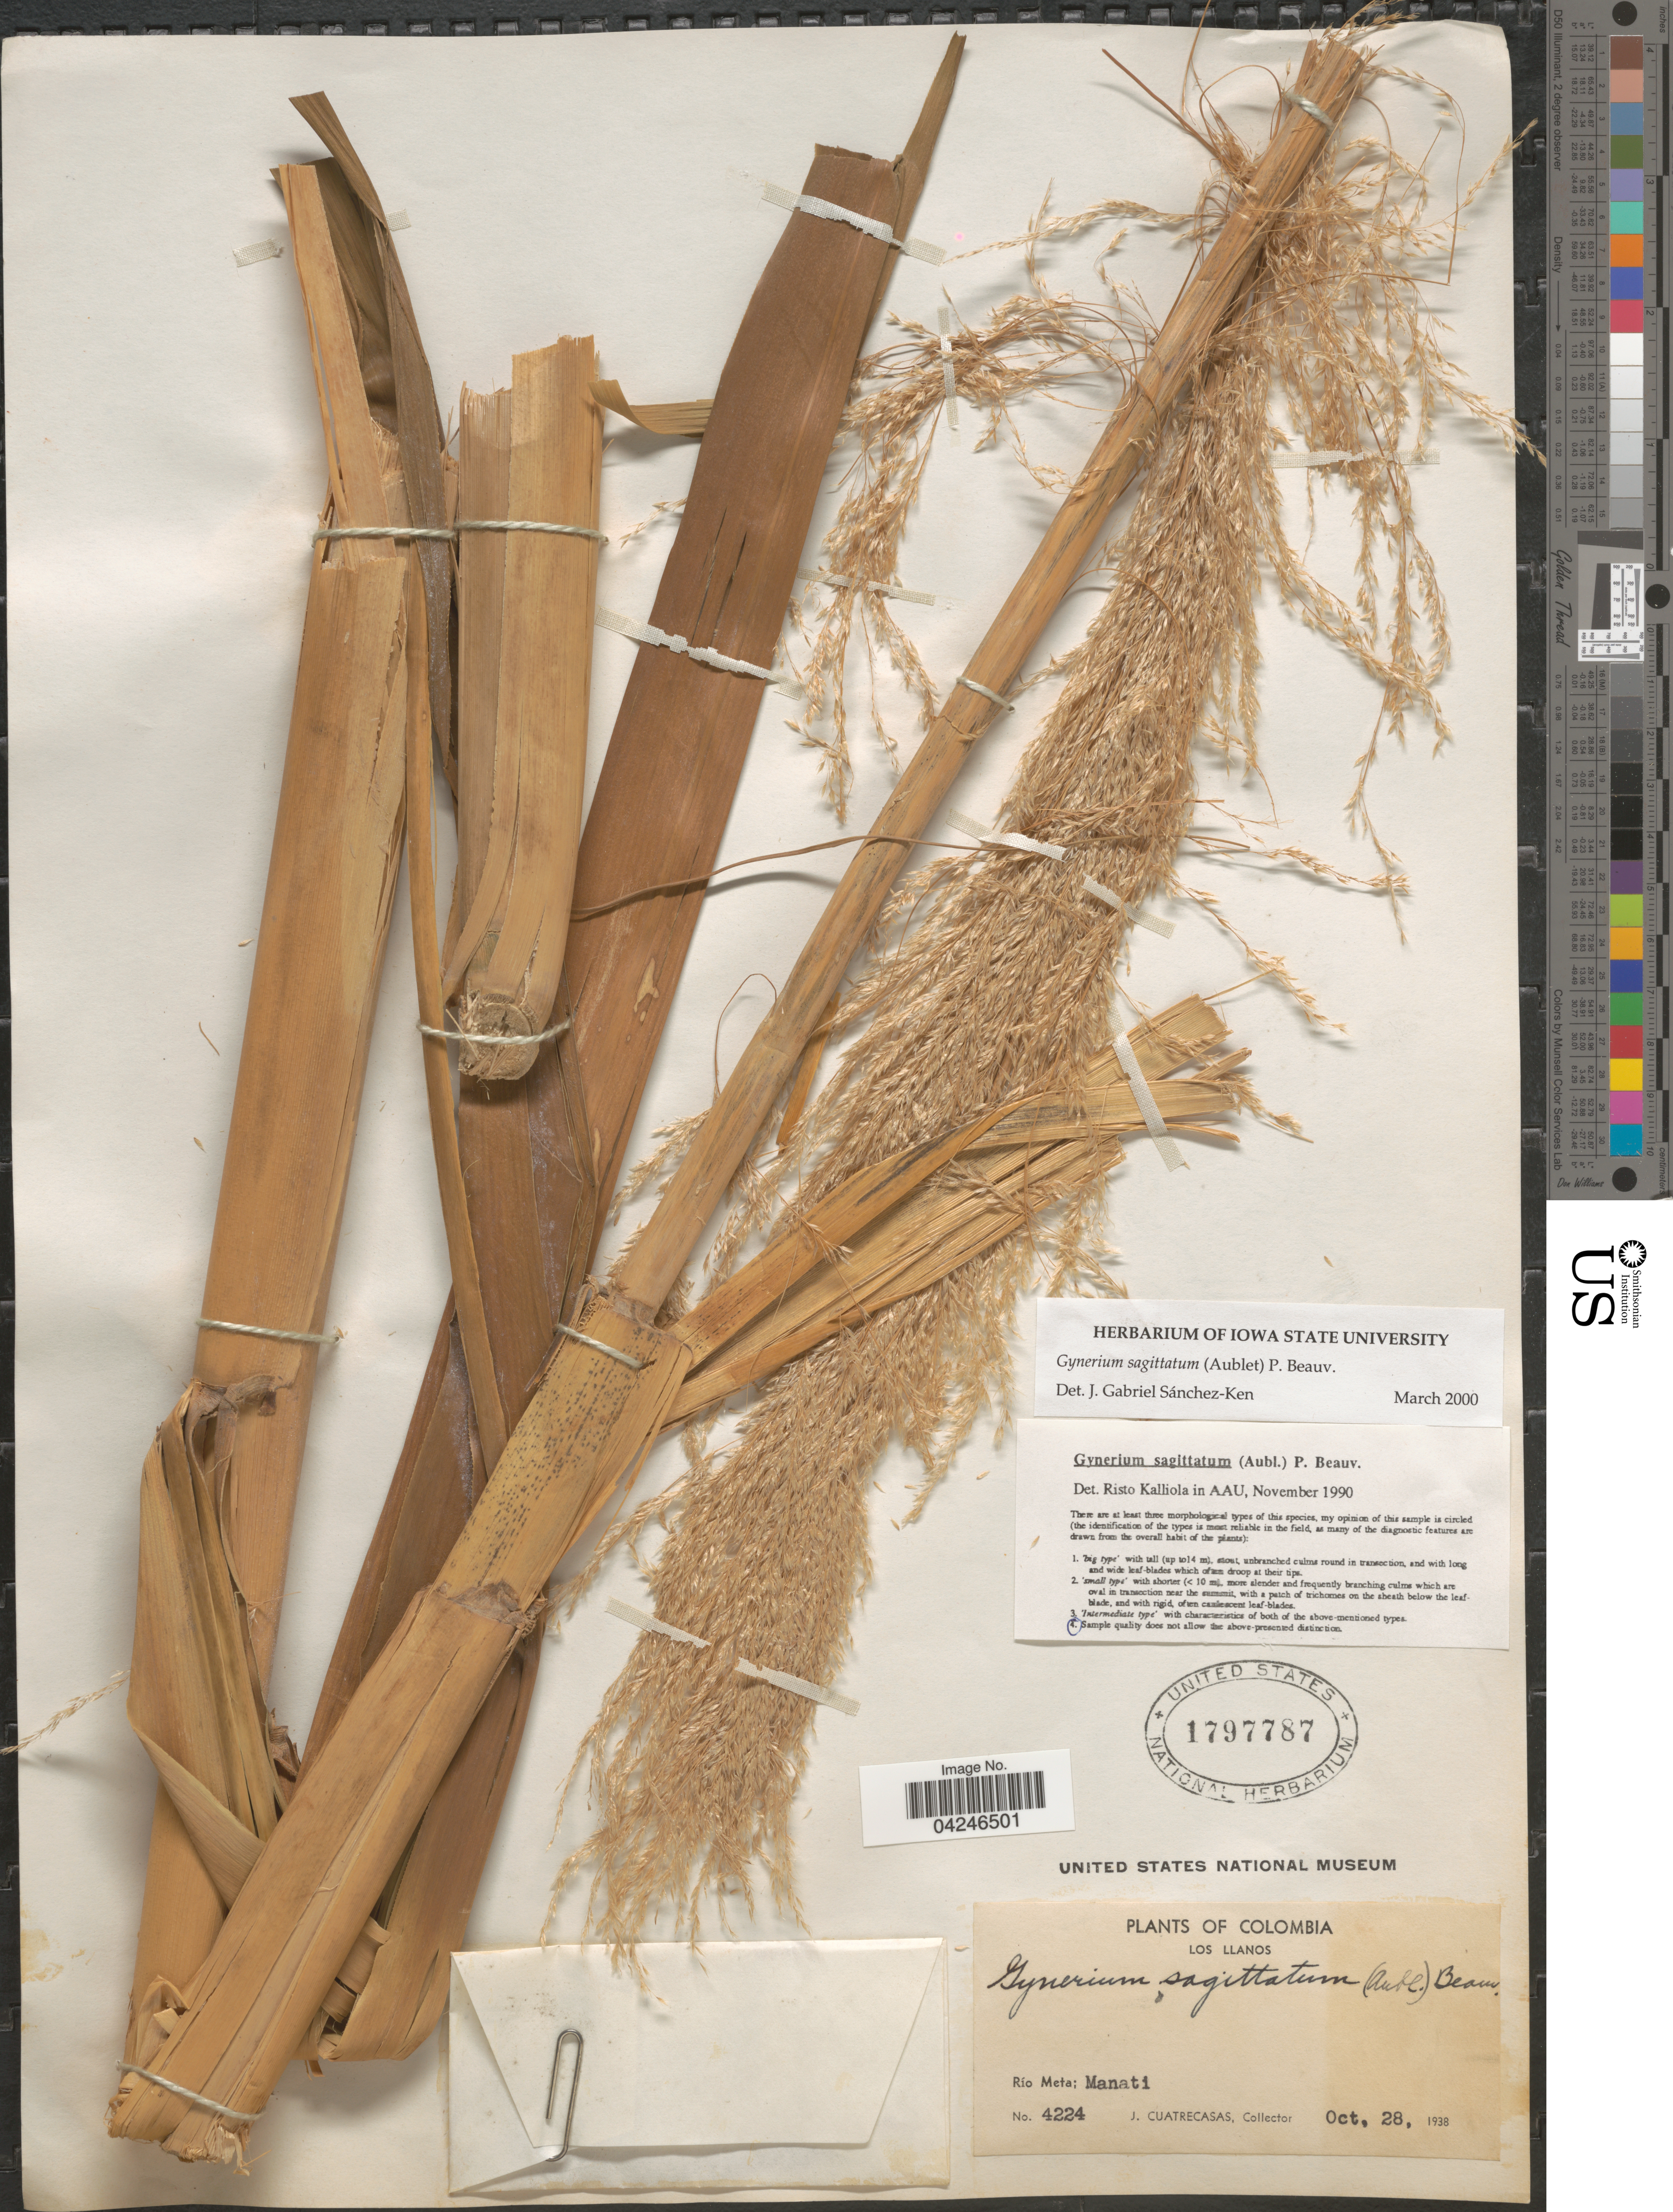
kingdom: Plantae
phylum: Tracheophyta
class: Liliopsida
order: Poales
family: Poaceae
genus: Gynerium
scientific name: Gynerium sagittatum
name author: (Aubl.) P. Beauv.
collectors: J. Cuatrecasas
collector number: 4224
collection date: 1938-10-28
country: Colombia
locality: Los Llanos. Río Meta; Manati.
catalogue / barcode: US 1797787